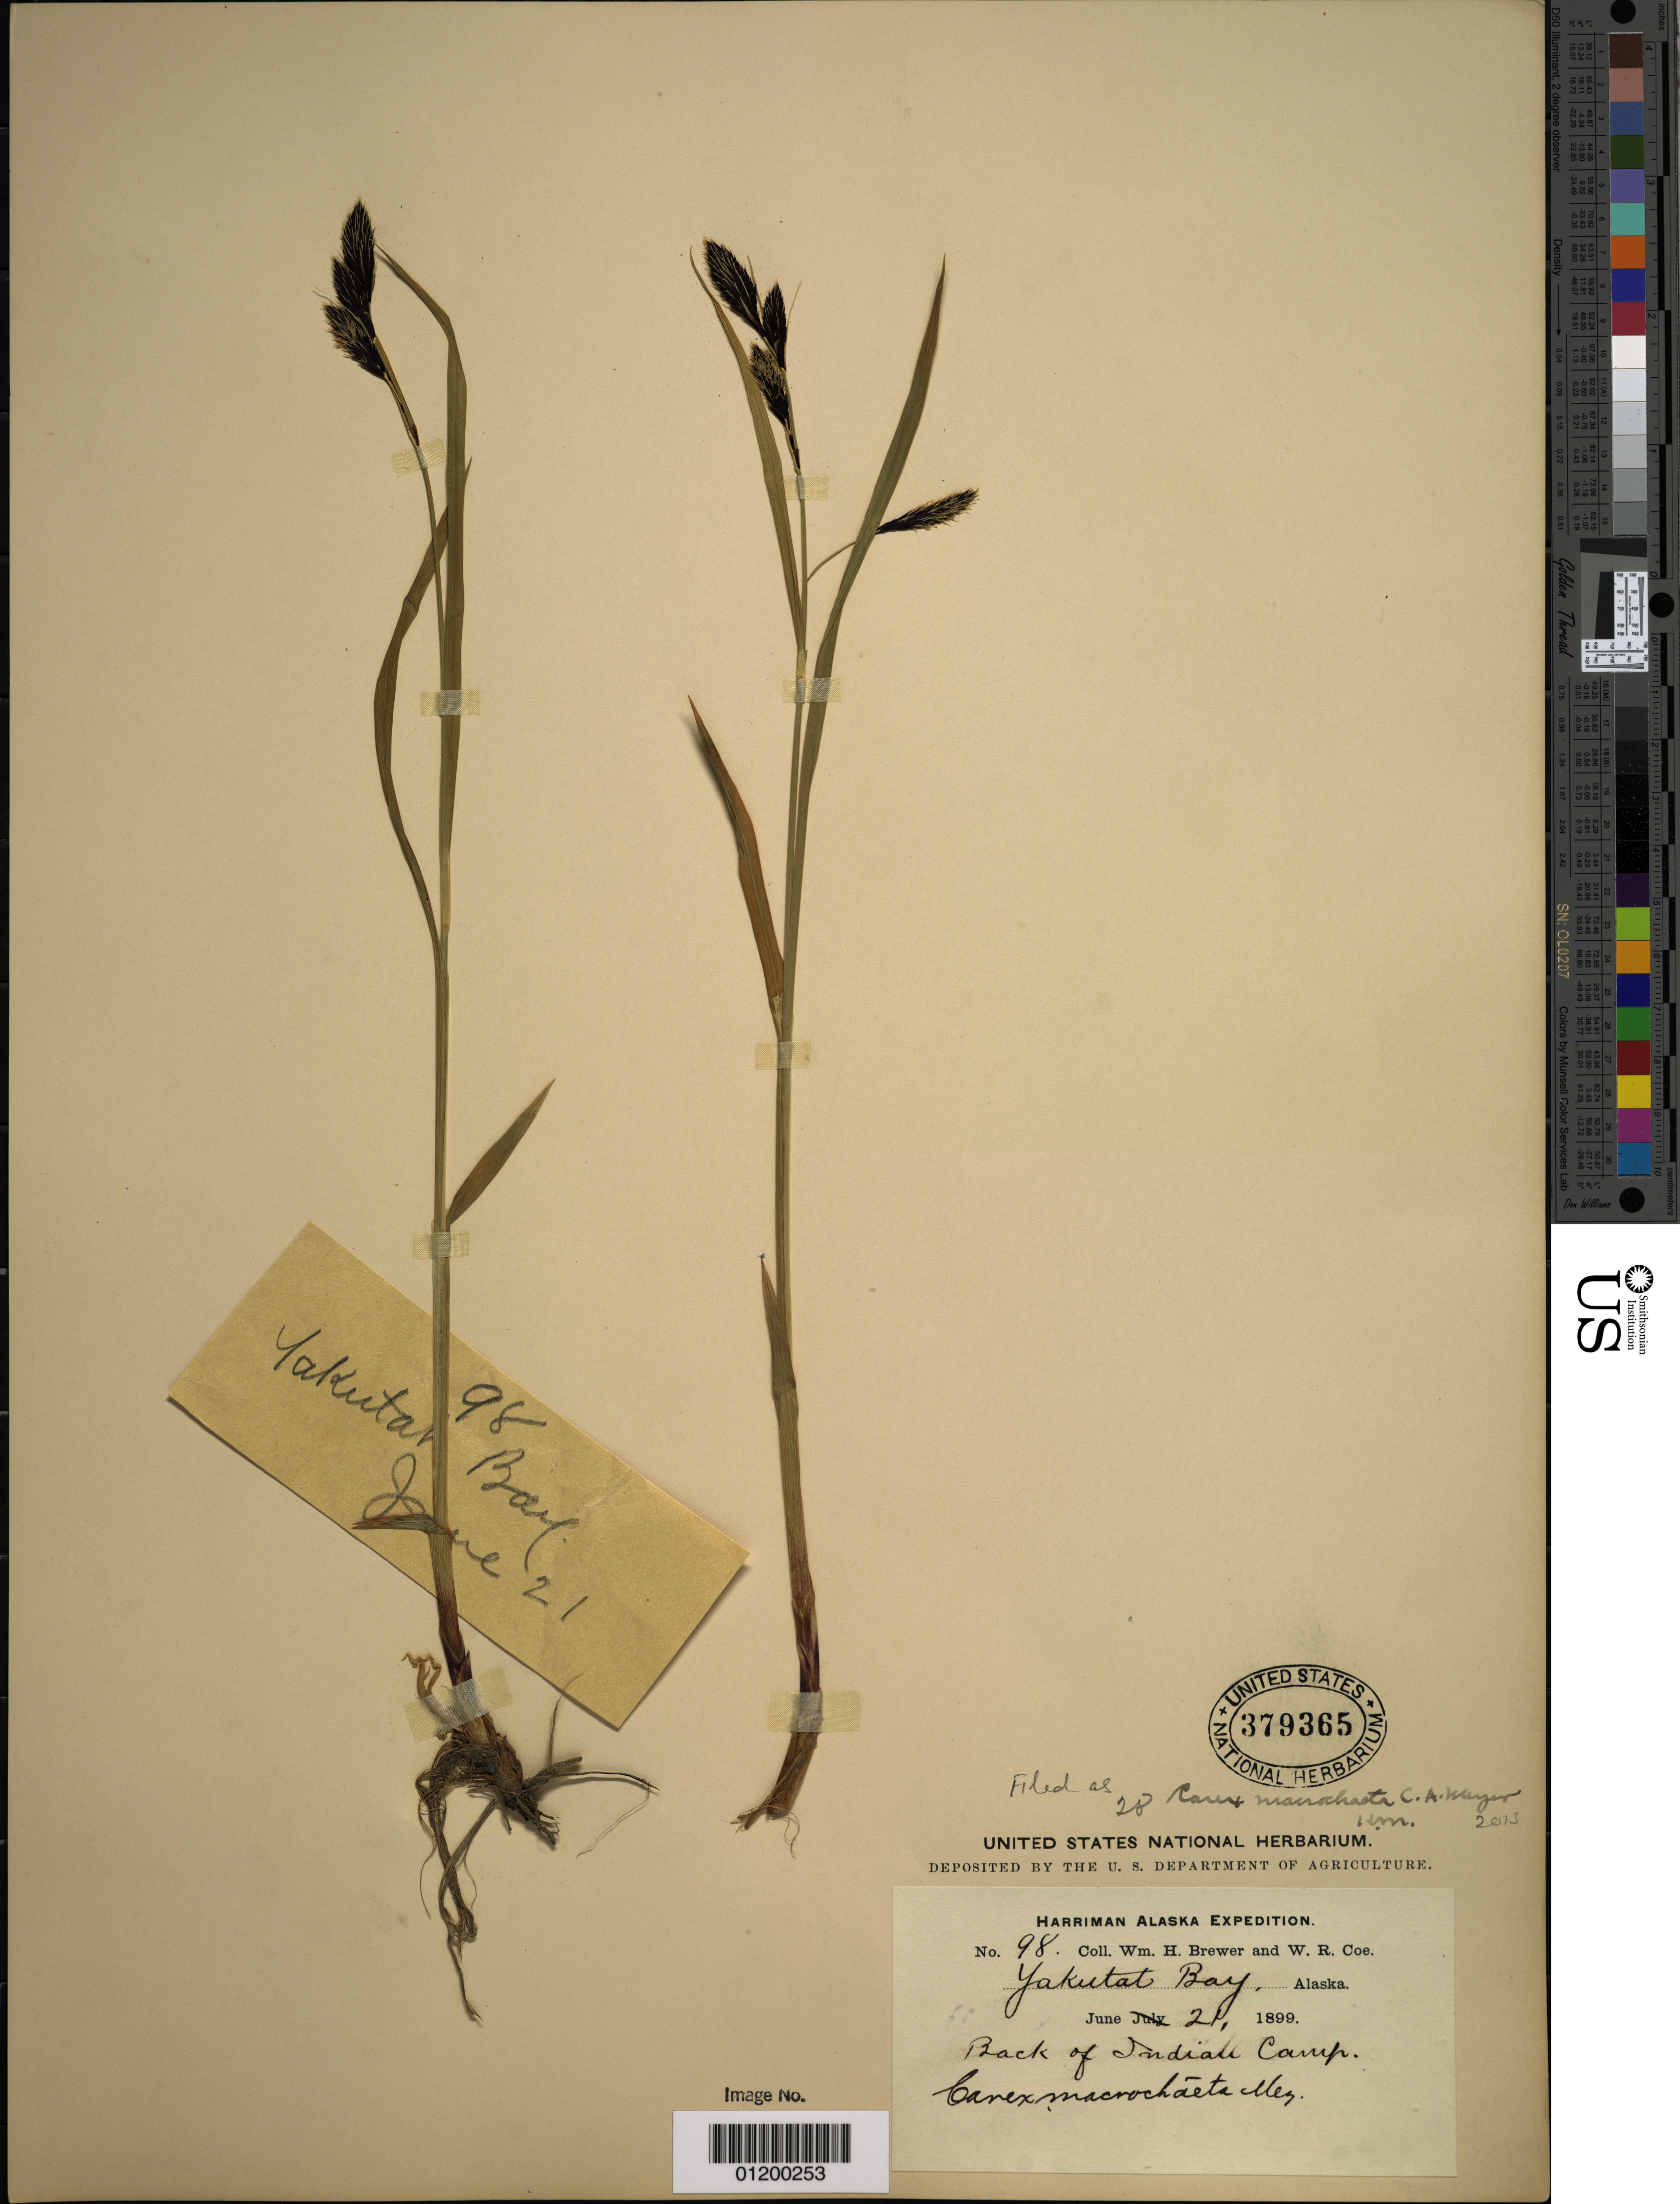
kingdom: Plantae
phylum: Tracheophyta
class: Liliopsida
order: Poales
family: Cyperaceae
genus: Carex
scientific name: Carex macrochaeta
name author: C.A. Mey.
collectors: W. H. Brewer & W. Coe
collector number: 98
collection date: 1899-06-21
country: United States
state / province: Alaska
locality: Yakutat Bay, back of Indian Camp.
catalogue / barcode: US 379365